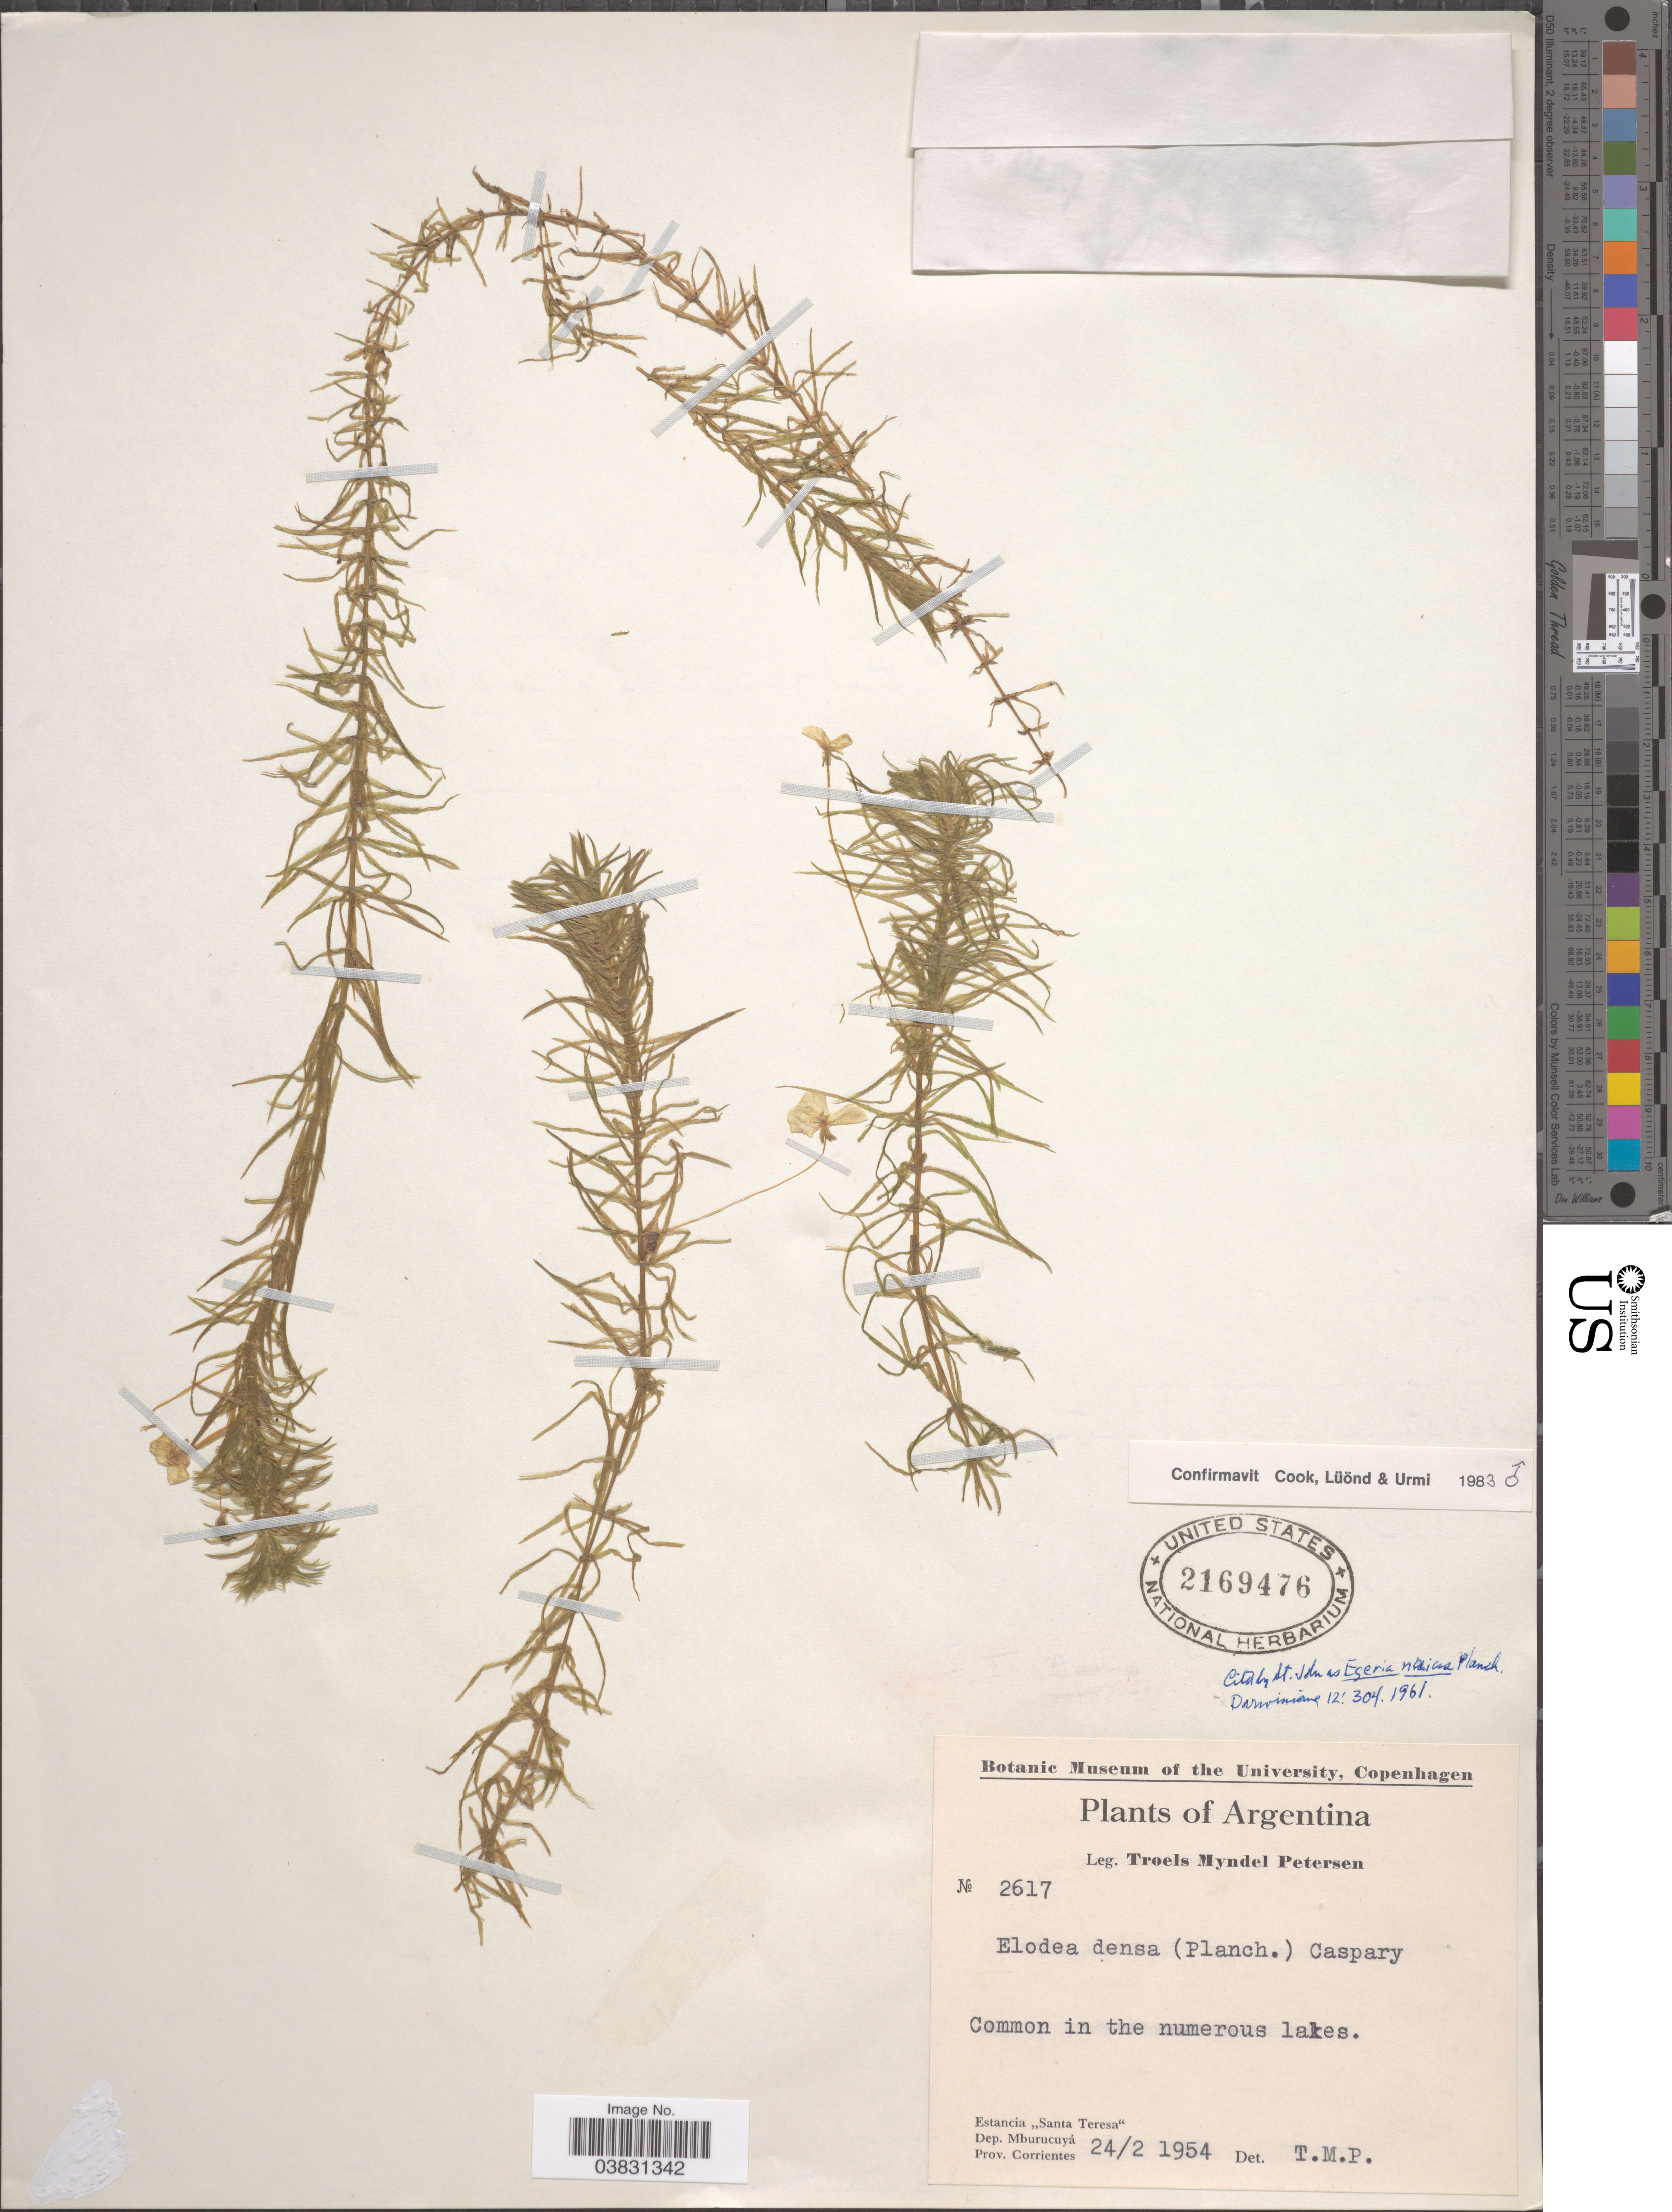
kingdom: Plantae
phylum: Tracheophyta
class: Liliopsida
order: Alismatales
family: Hydrocharitaceae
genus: Egeria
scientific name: Egeria naias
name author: Planch.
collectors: T. M. Petersen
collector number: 2617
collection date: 1954-02-24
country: Argentina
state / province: Corrientes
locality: In the numerous lakes. Estancia ,,Santa Teresa'. Dep. Mburucuyá.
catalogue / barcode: US 2169476